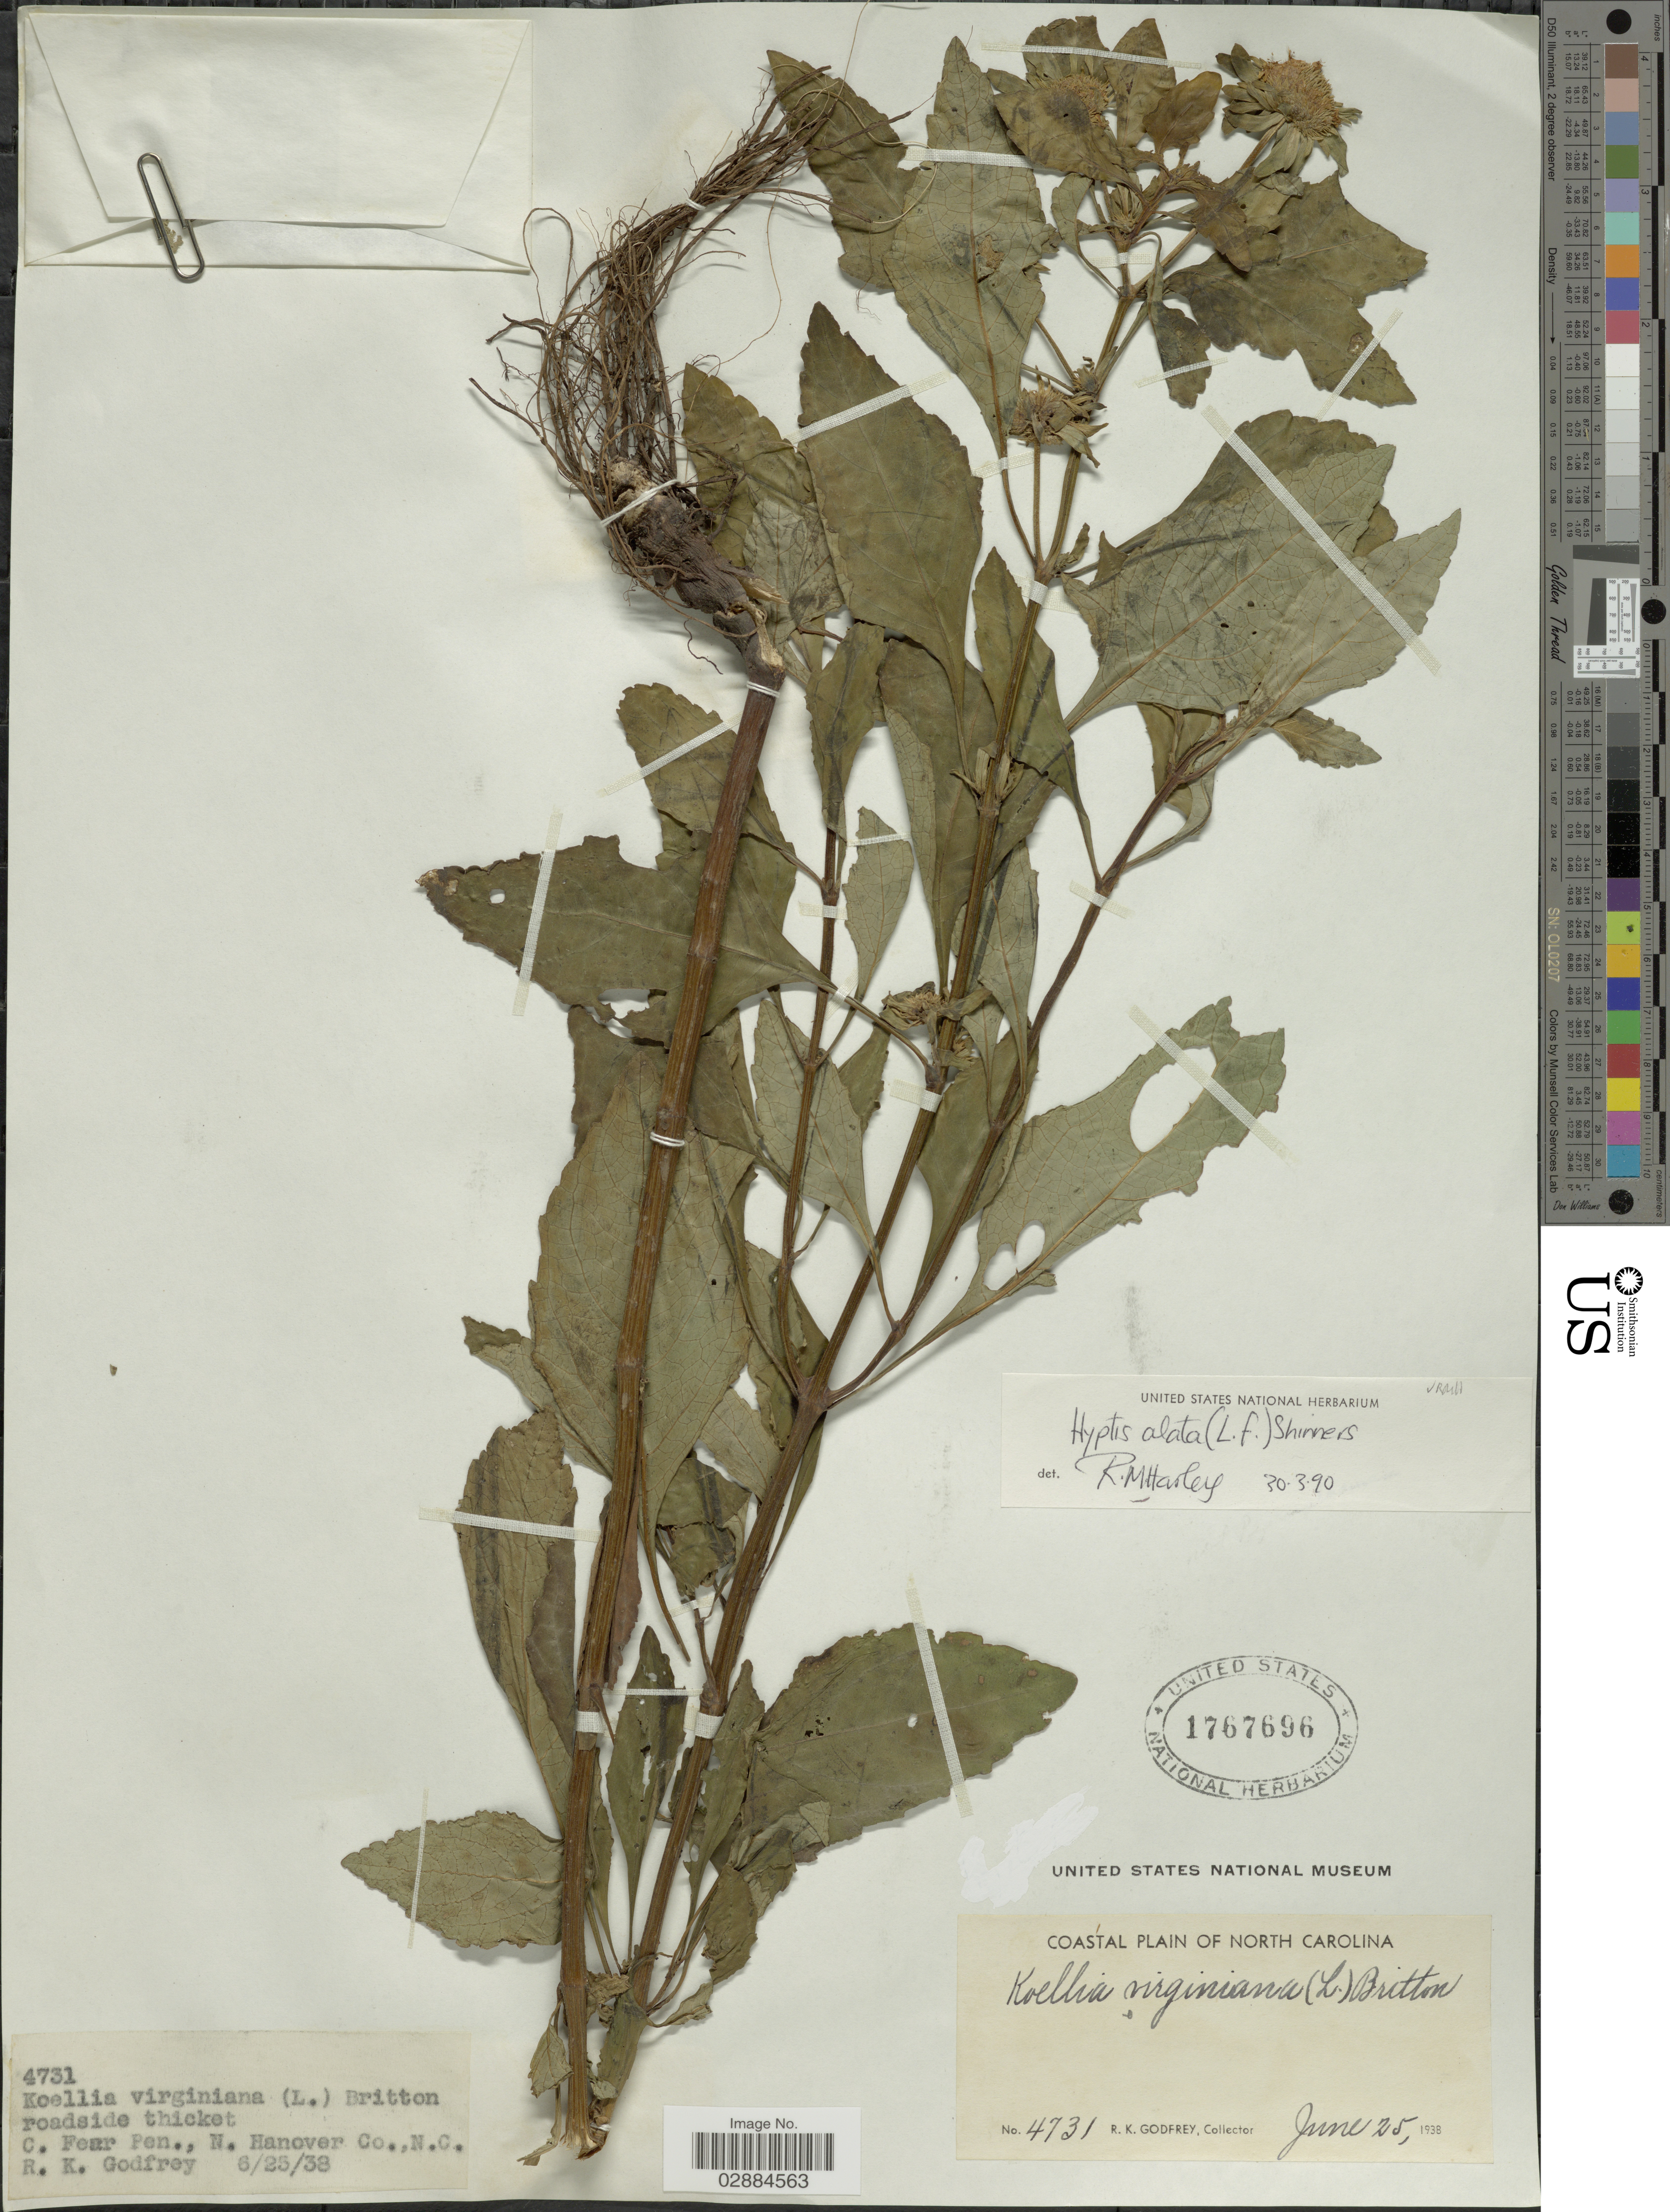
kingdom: Plantae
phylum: Tracheophyta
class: Magnoliopsida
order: Lamiales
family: Lamiaceae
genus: Hyptis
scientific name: Hyptis alata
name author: (Raf.) Shinners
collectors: R. K. Godfrey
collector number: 4731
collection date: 1938-06-25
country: United States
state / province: North Carolina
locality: Coastal Plain of North Carolina, C. Fear Pen., N. Hanover Co., N.C.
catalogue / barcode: US 1767696